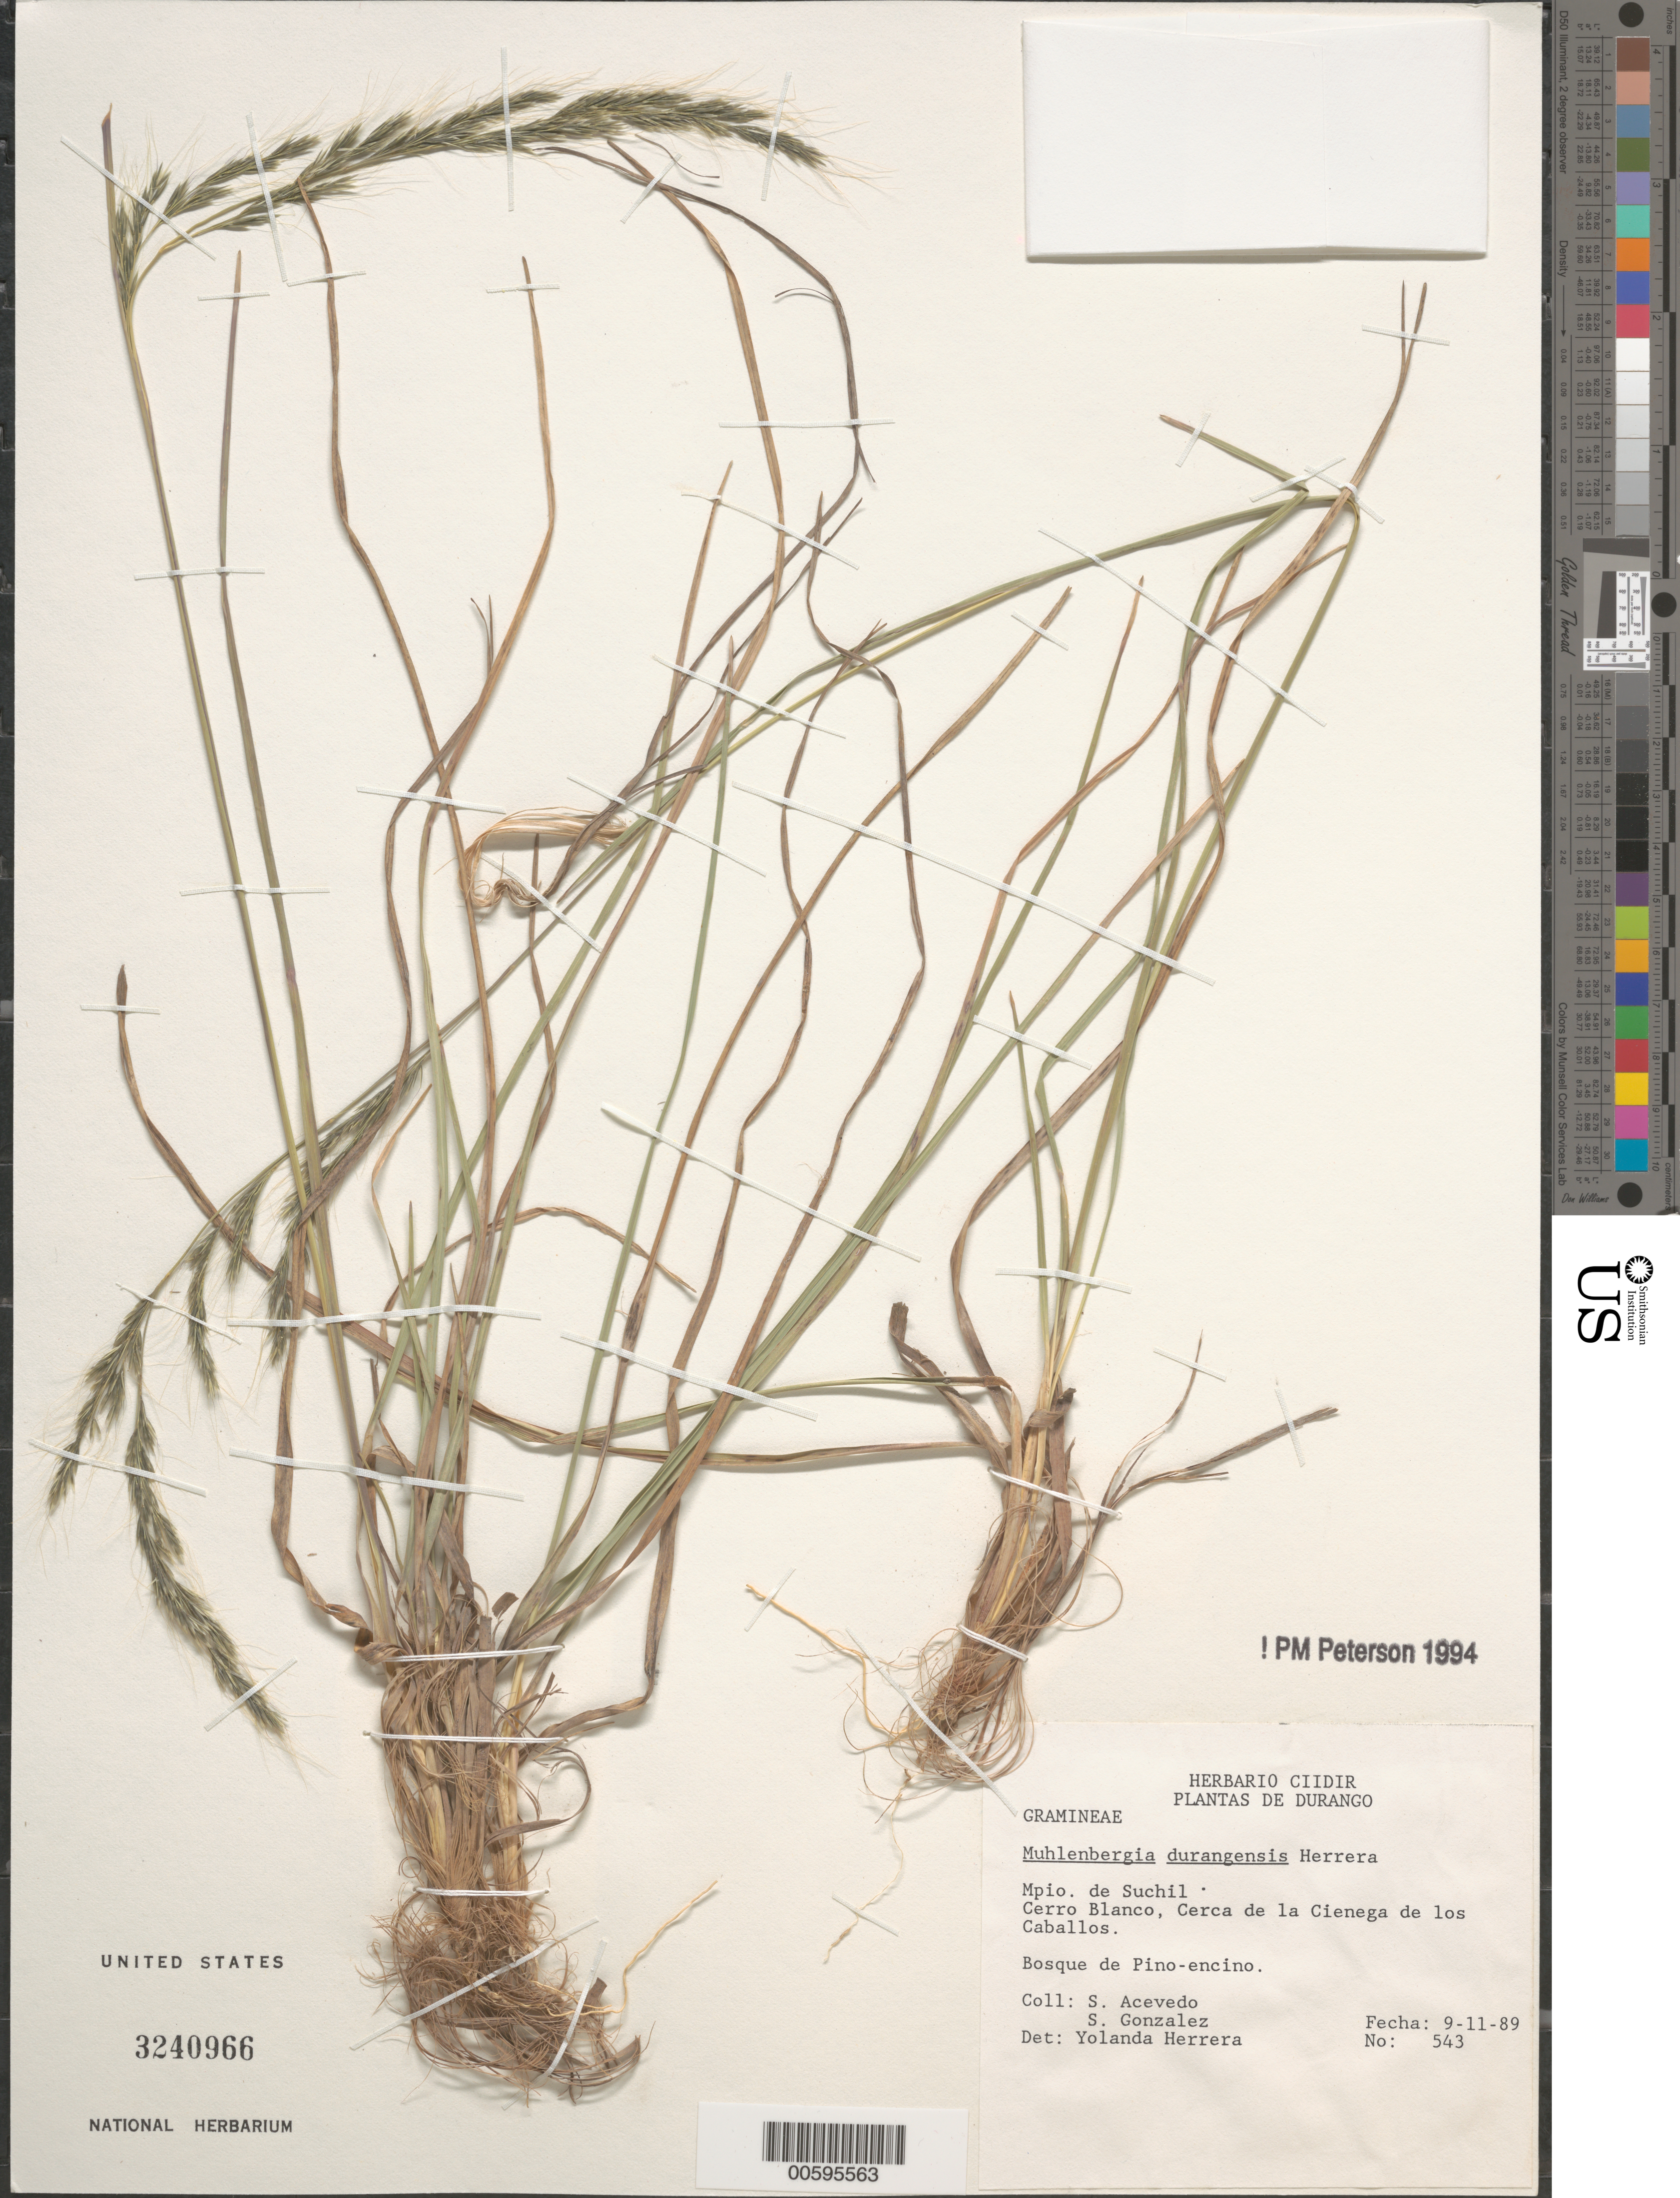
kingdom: Plantae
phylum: Tracheophyta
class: Liliopsida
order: Poales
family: Poaceae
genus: Muhlenbergia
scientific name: Muhlenbergia durangensis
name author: Y. Herrera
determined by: Herrera Arrieta, Y., (CIIDIR), Instituto Politecnico Nacional (MEXICO)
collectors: S. Acevedo & S. Gonzalez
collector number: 543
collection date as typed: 9 Nov 1989 or 11 Sep 1989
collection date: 1989-09-11 or 1989-11-09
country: Mexico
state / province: Durango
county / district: Súchil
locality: Cerro Blanco, Cerca de la Cienega de los Caballos.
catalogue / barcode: US 3240966